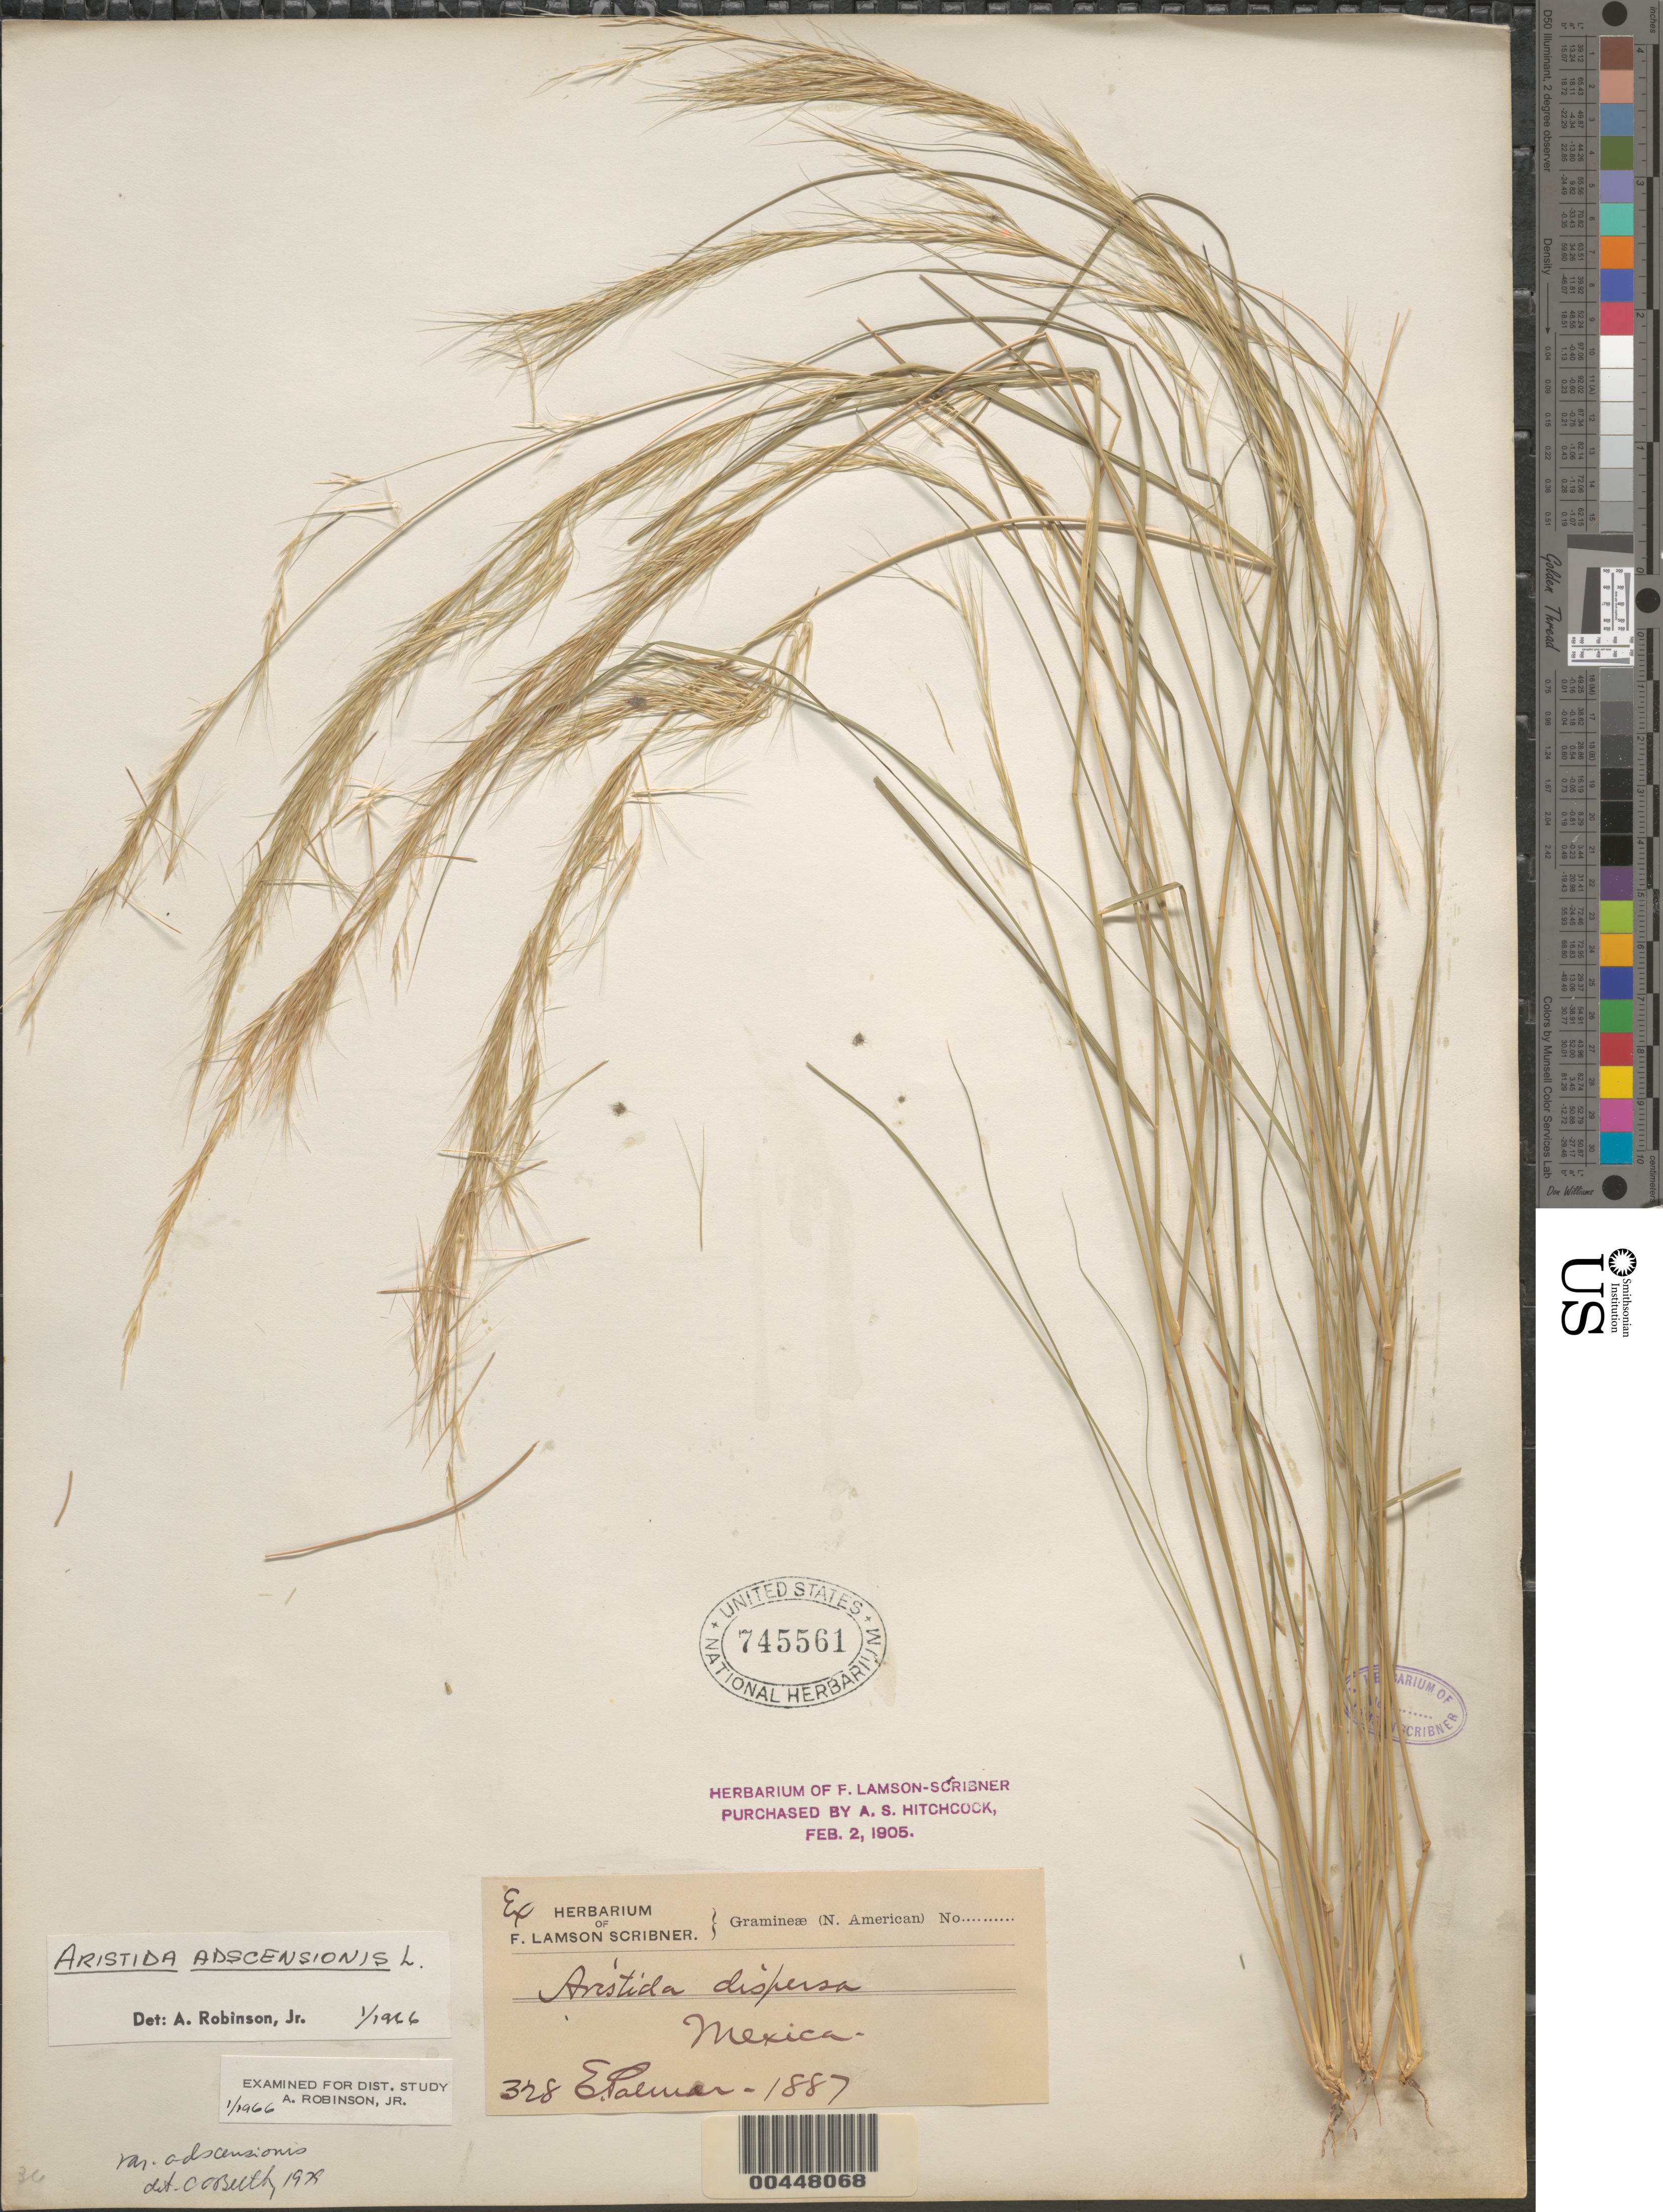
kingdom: Plantae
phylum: Tracheophyta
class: Liliopsida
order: Poales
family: Poaceae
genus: Aristida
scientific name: Aristida adscensionis var. adscensionis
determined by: Beetle, O. A.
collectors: E. Palmer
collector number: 328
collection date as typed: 1887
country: Mexico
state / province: Durango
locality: San Ramon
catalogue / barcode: US 745561